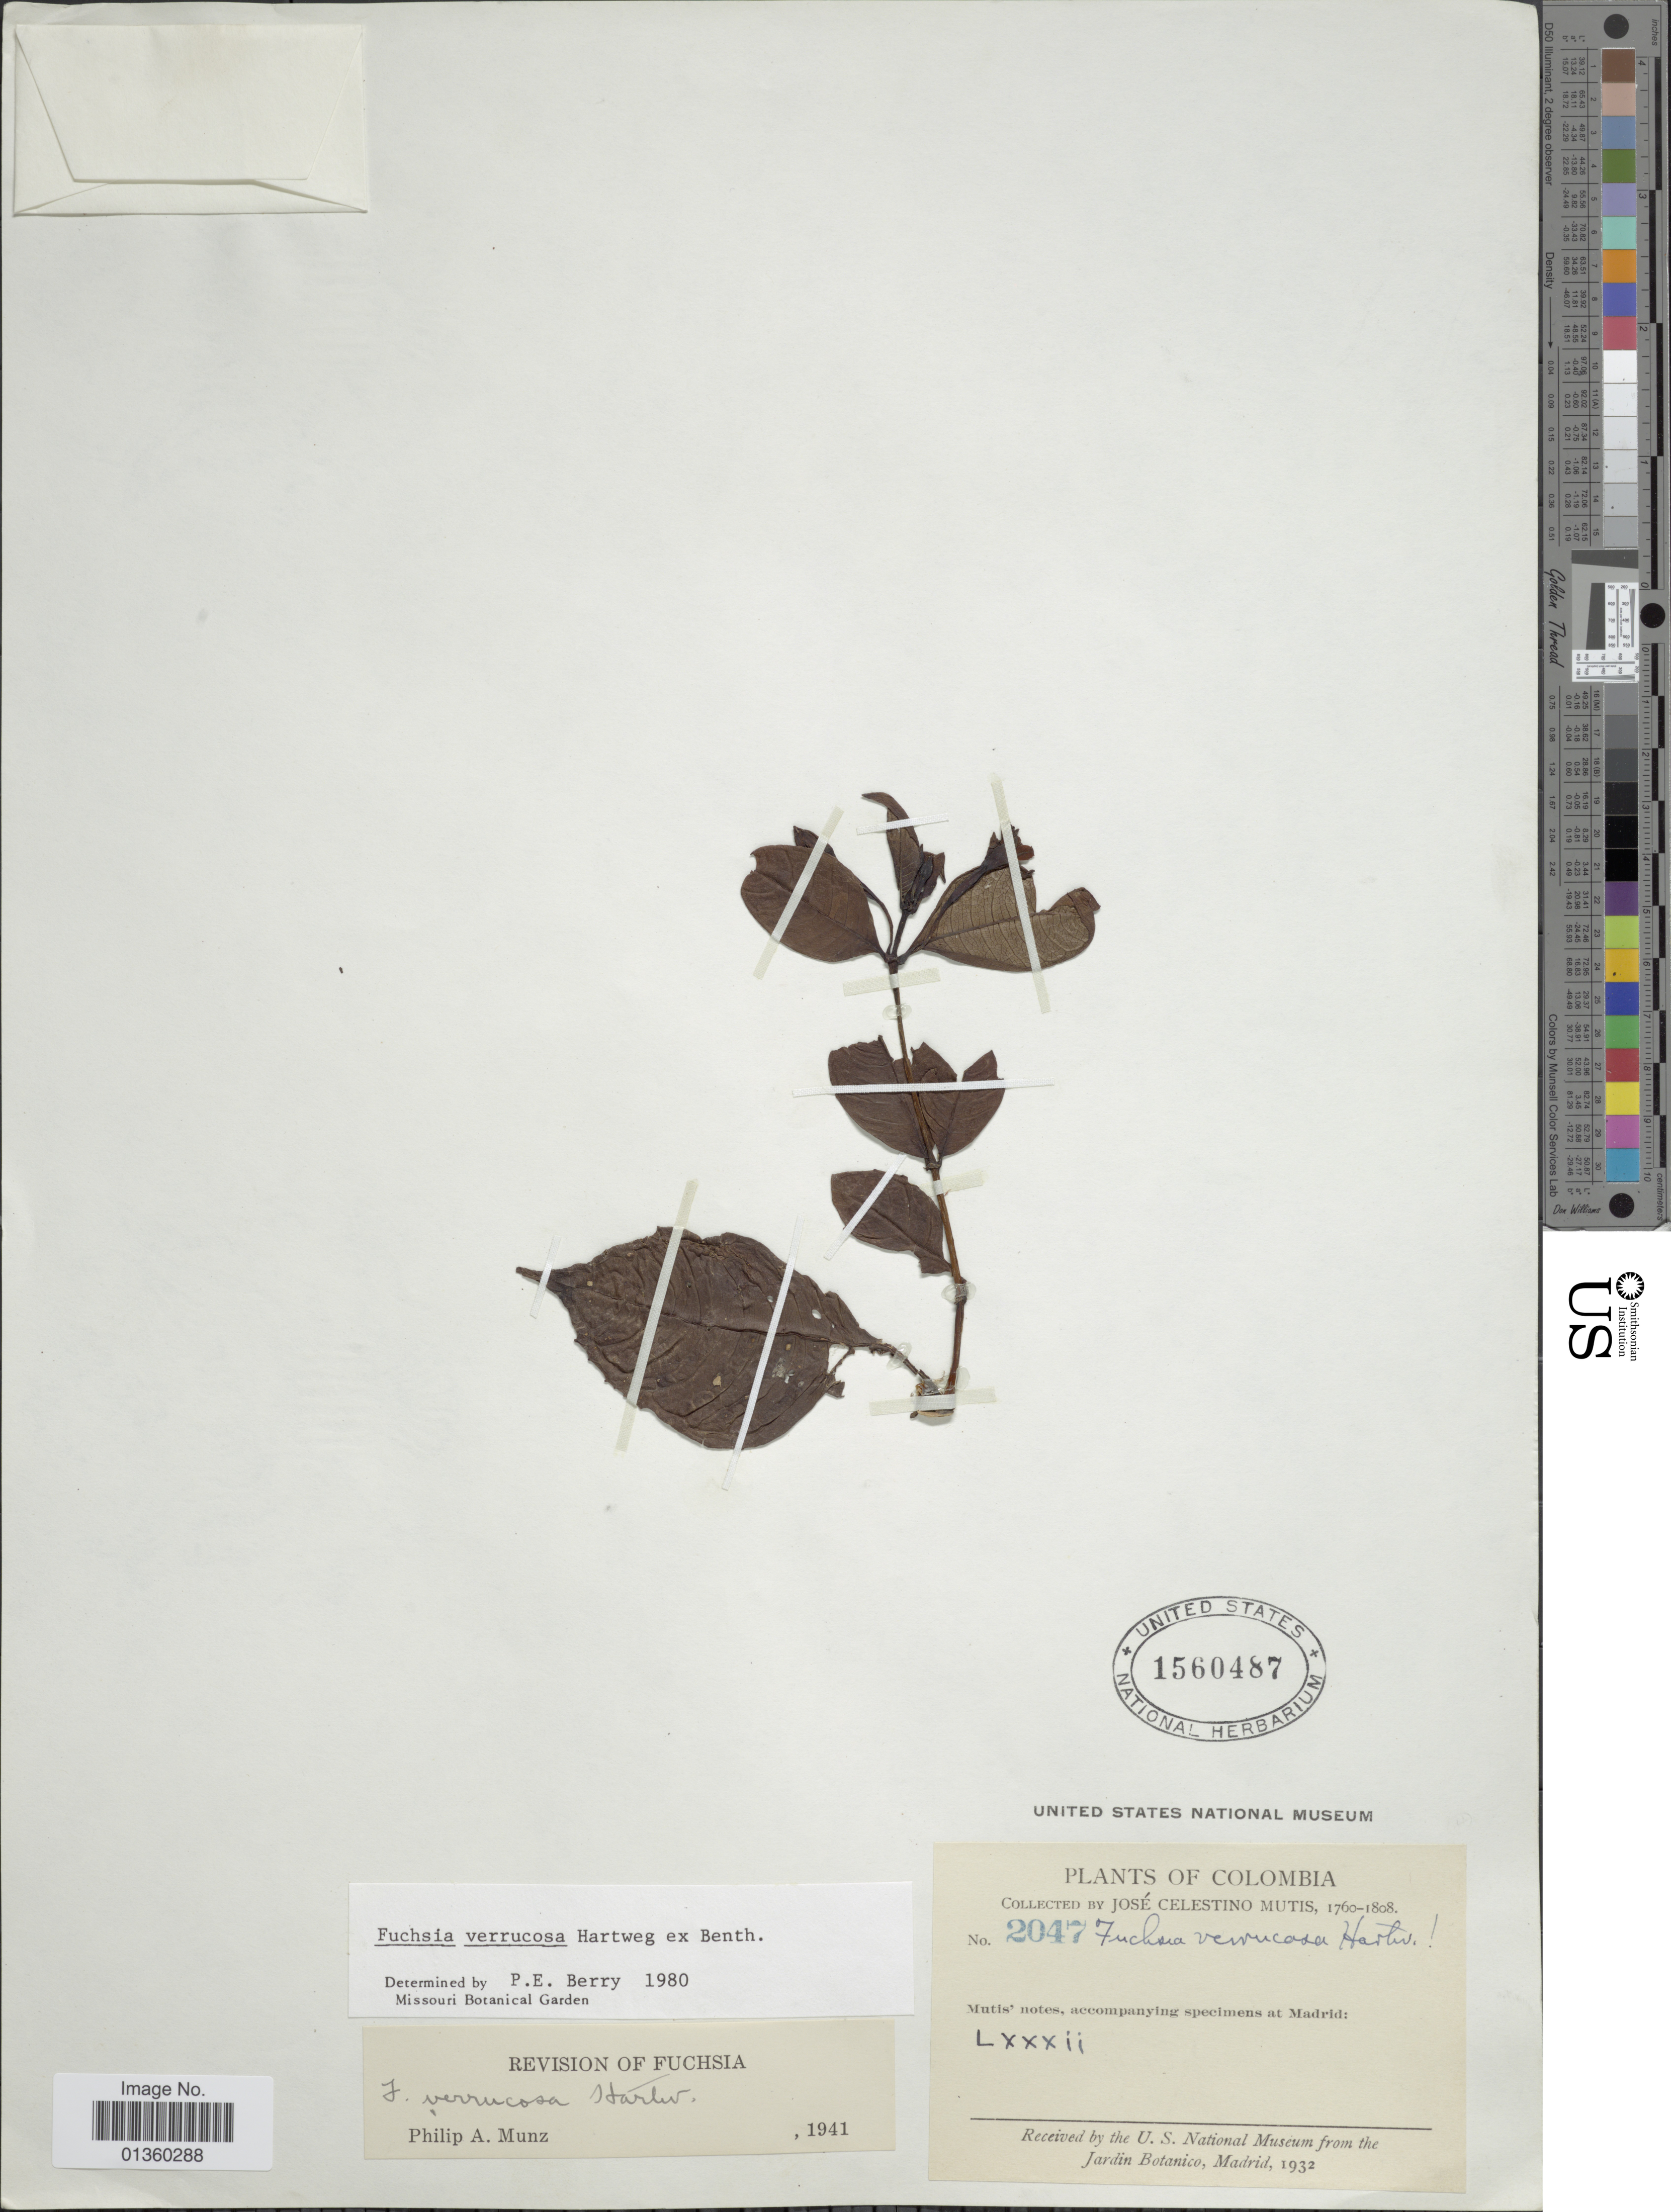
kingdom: Plantae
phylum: Tracheophyta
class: Magnoliopsida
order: Myrtales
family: Onagraceae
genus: Fuchsia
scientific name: Fuchsia verrucosa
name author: Hartw. ex Benth.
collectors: J. C. B. Mutis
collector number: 2047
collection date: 1760/1808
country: Colombia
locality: Madrid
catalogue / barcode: US 1560487